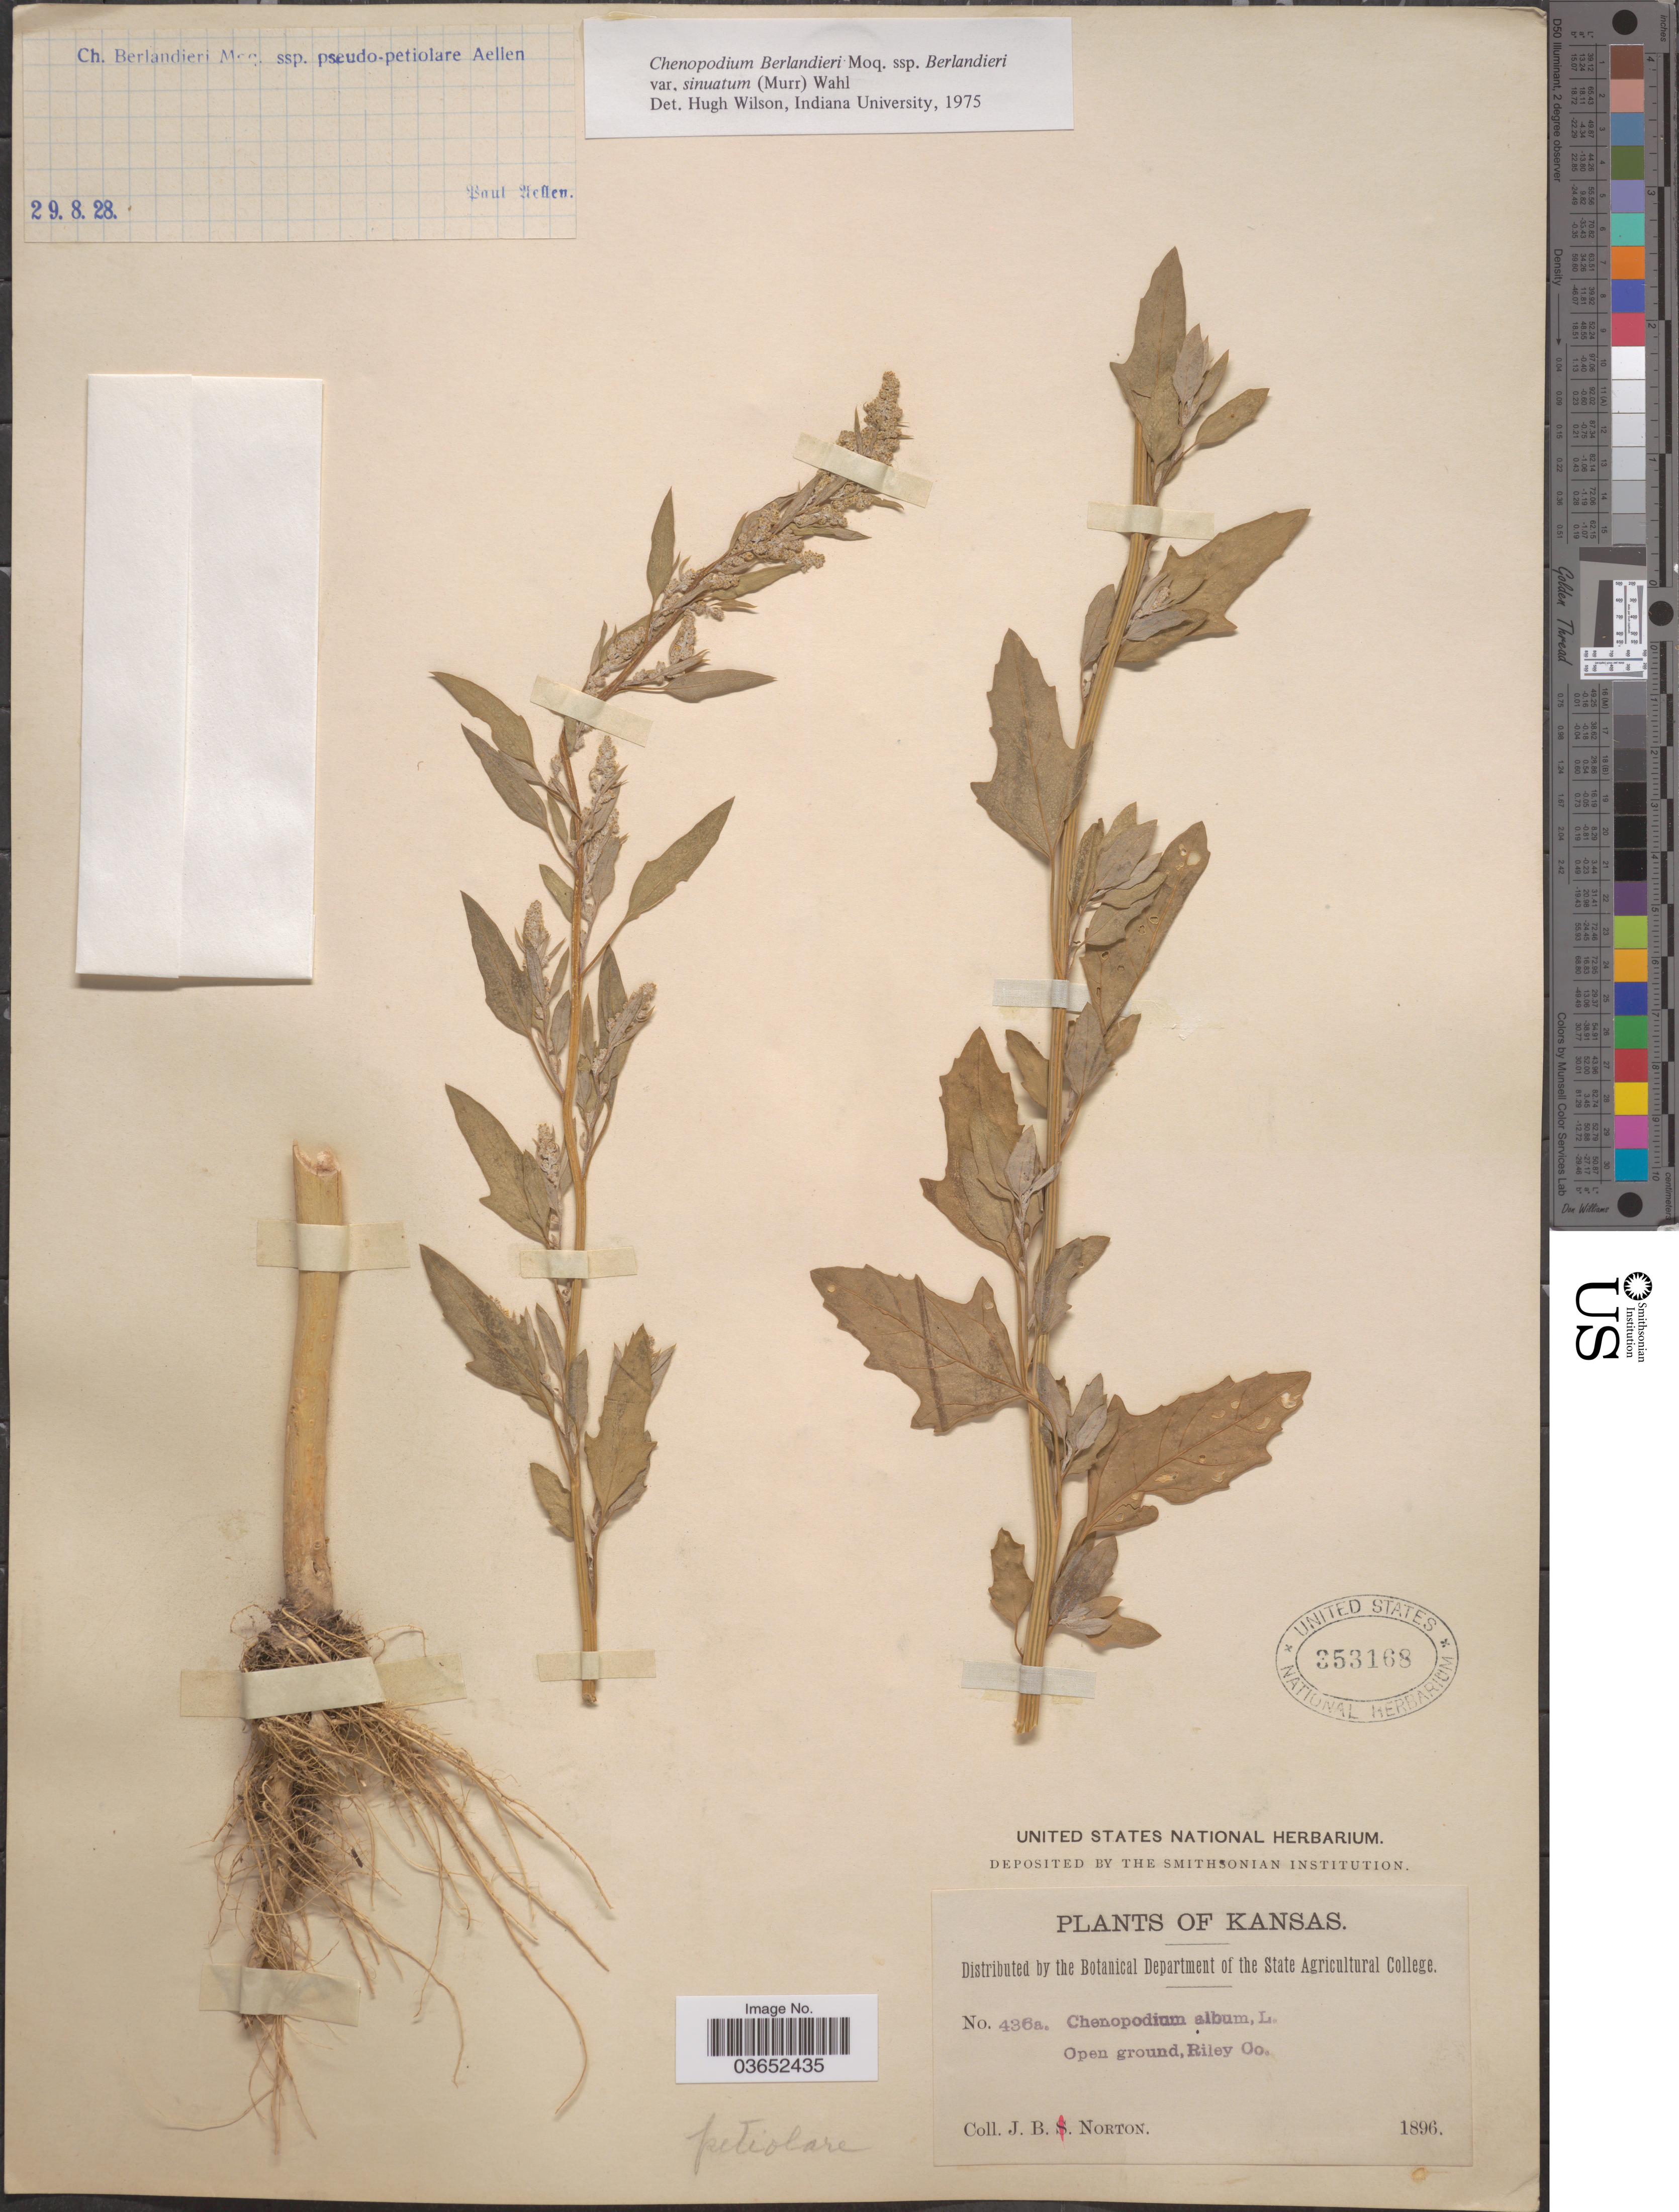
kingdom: Plantae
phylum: Tracheophyta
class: Magnoliopsida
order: Caryophyllales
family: Amaranthaceae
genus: Chenopodium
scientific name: Chenopodium berlandieri var. sinuatum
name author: (Murr.) Wahl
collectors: J. B. Norton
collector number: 436a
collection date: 1896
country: United States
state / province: Kansas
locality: Open ground, Riley Co.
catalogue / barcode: US 353168